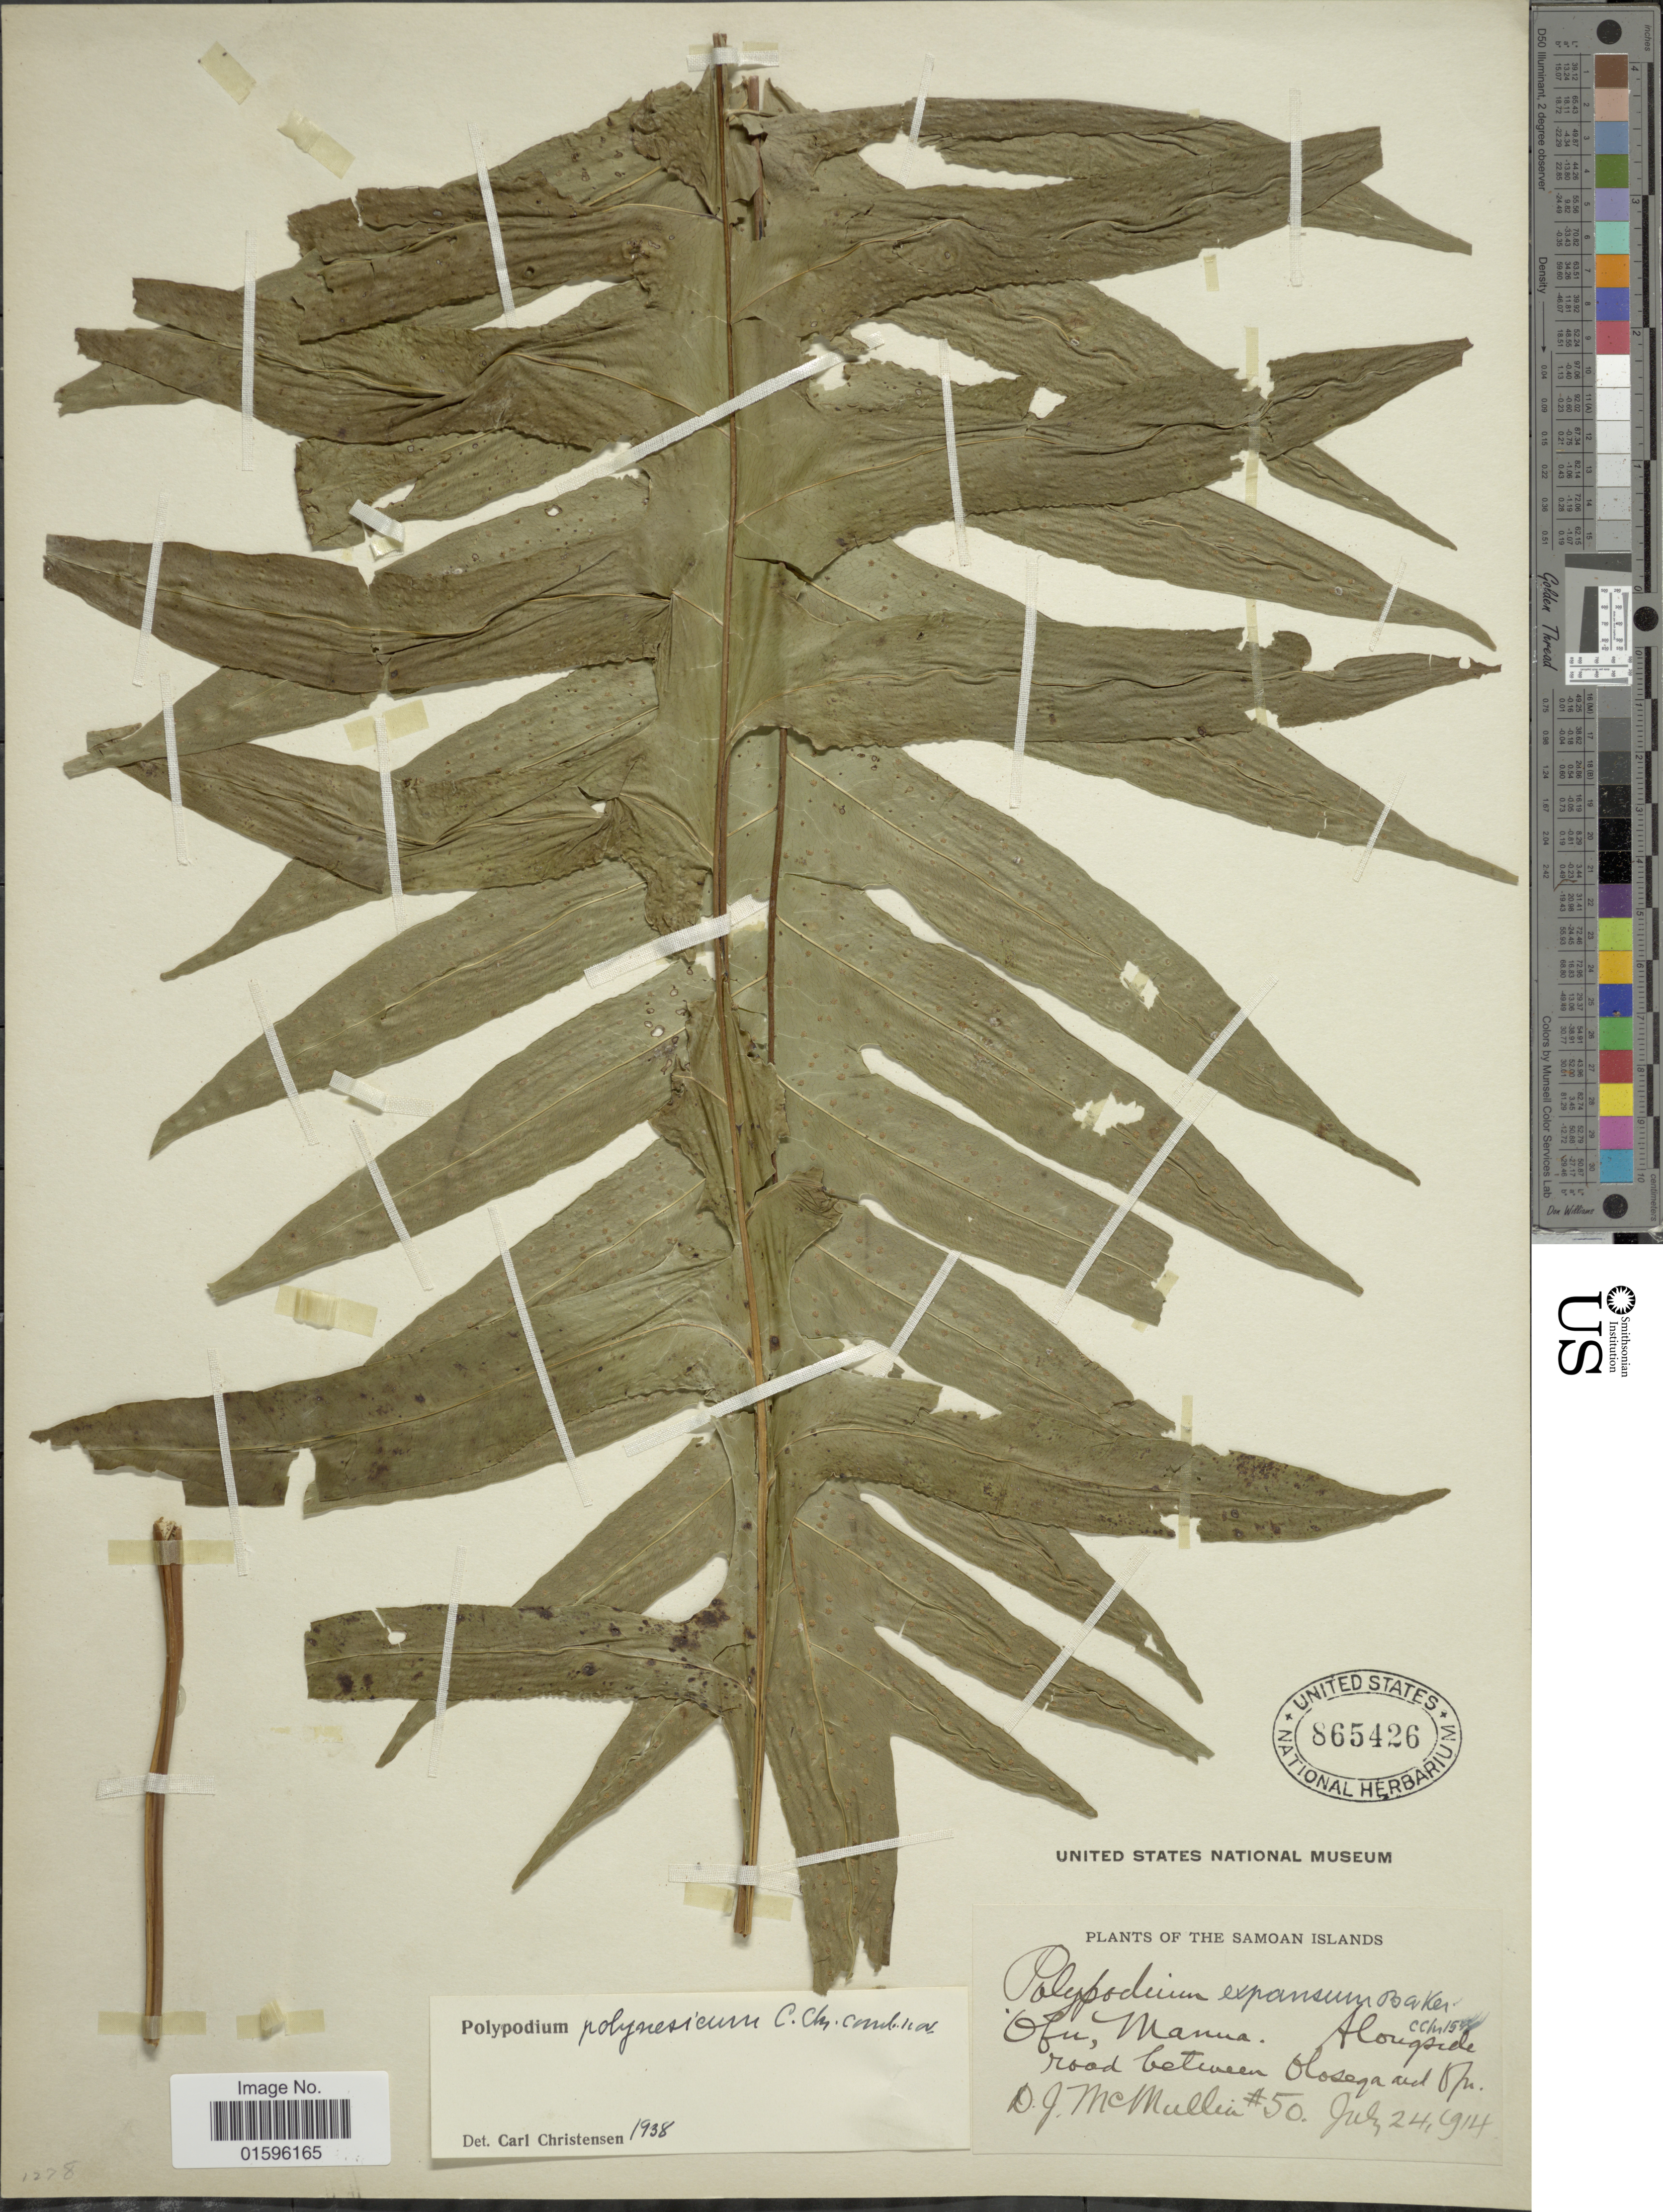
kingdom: Plantae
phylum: Tracheophyta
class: Polypodiopsida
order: Polypodiales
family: Polypodiaceae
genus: Polypodium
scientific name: Polypodium polynesicum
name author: C. Chr.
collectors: D. McMullin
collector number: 50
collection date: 1914-07-24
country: American Samoa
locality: Ofu, Manua, alongside road between Olosega and Ofu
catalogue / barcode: US 865426